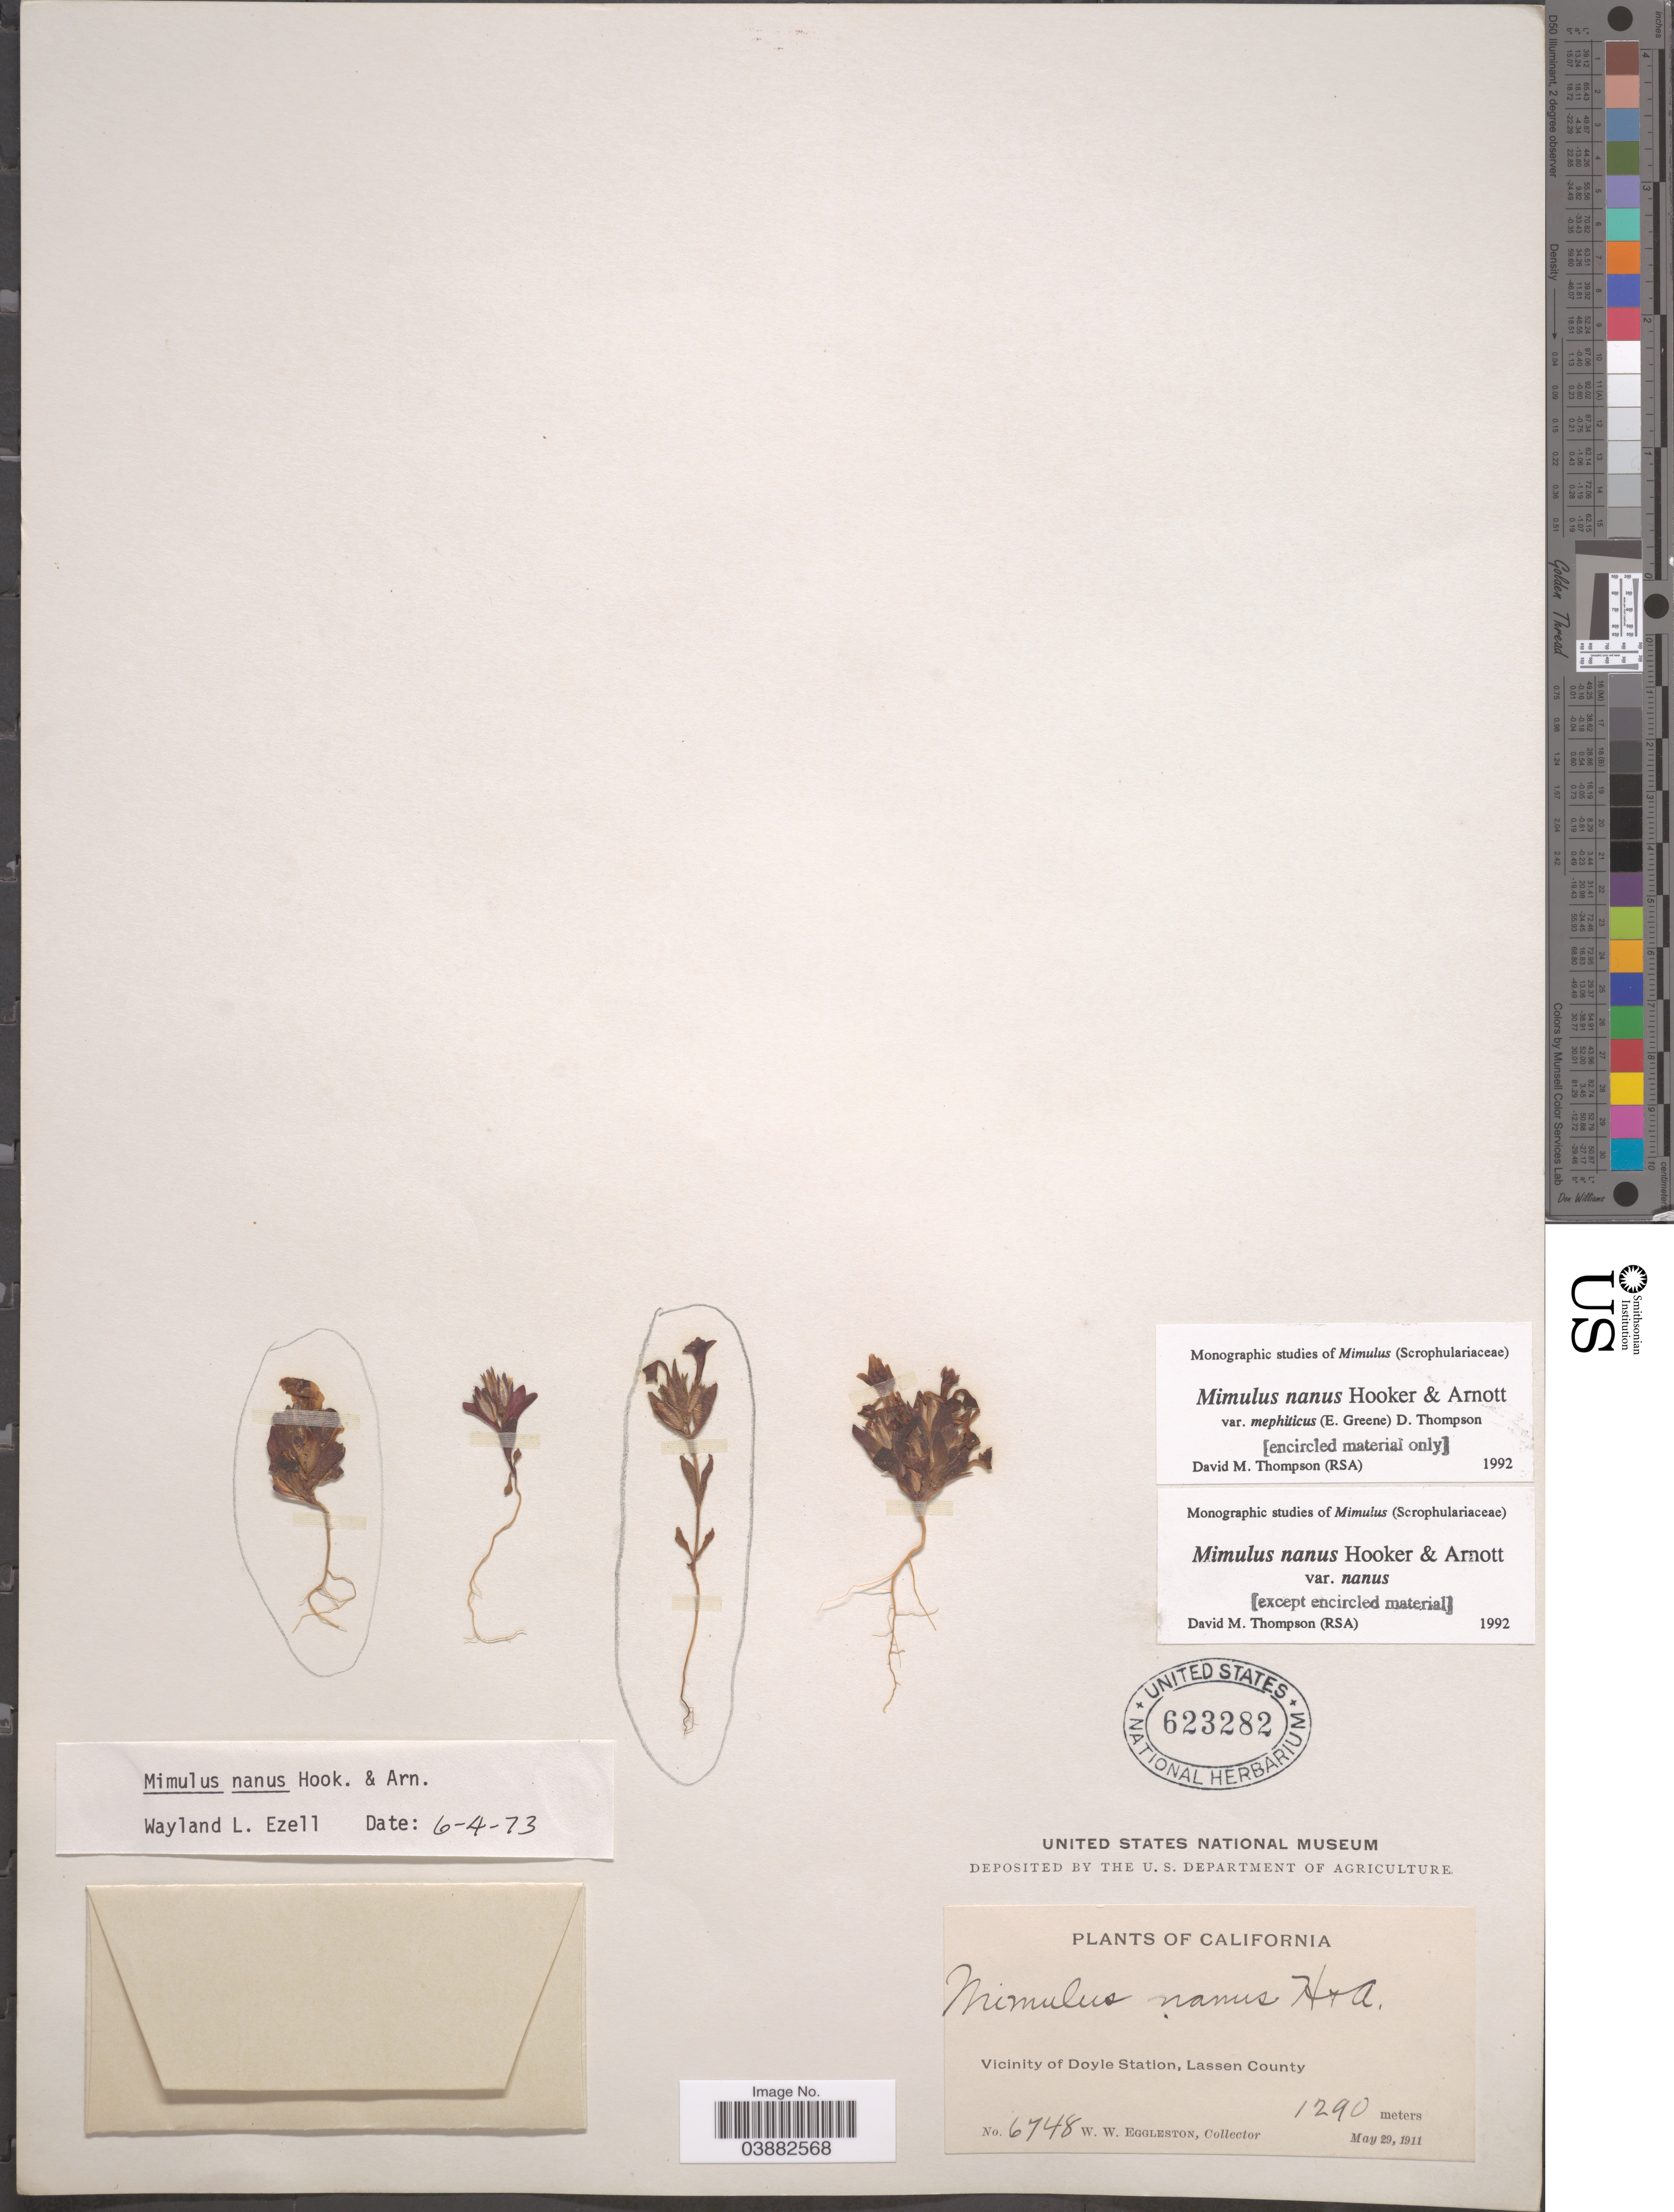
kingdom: Plantae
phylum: Tracheophyta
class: Magnoliopsida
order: Lamiales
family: Phrymaceae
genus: Mimulus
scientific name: Mimulus nanus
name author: Hook. & Arn.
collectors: W. W. Eggleston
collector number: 6748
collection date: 1911-05-29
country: United States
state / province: California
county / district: Lassen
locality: Vicinity of Doyle Station, Lassen County.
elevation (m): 1290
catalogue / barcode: US 623282